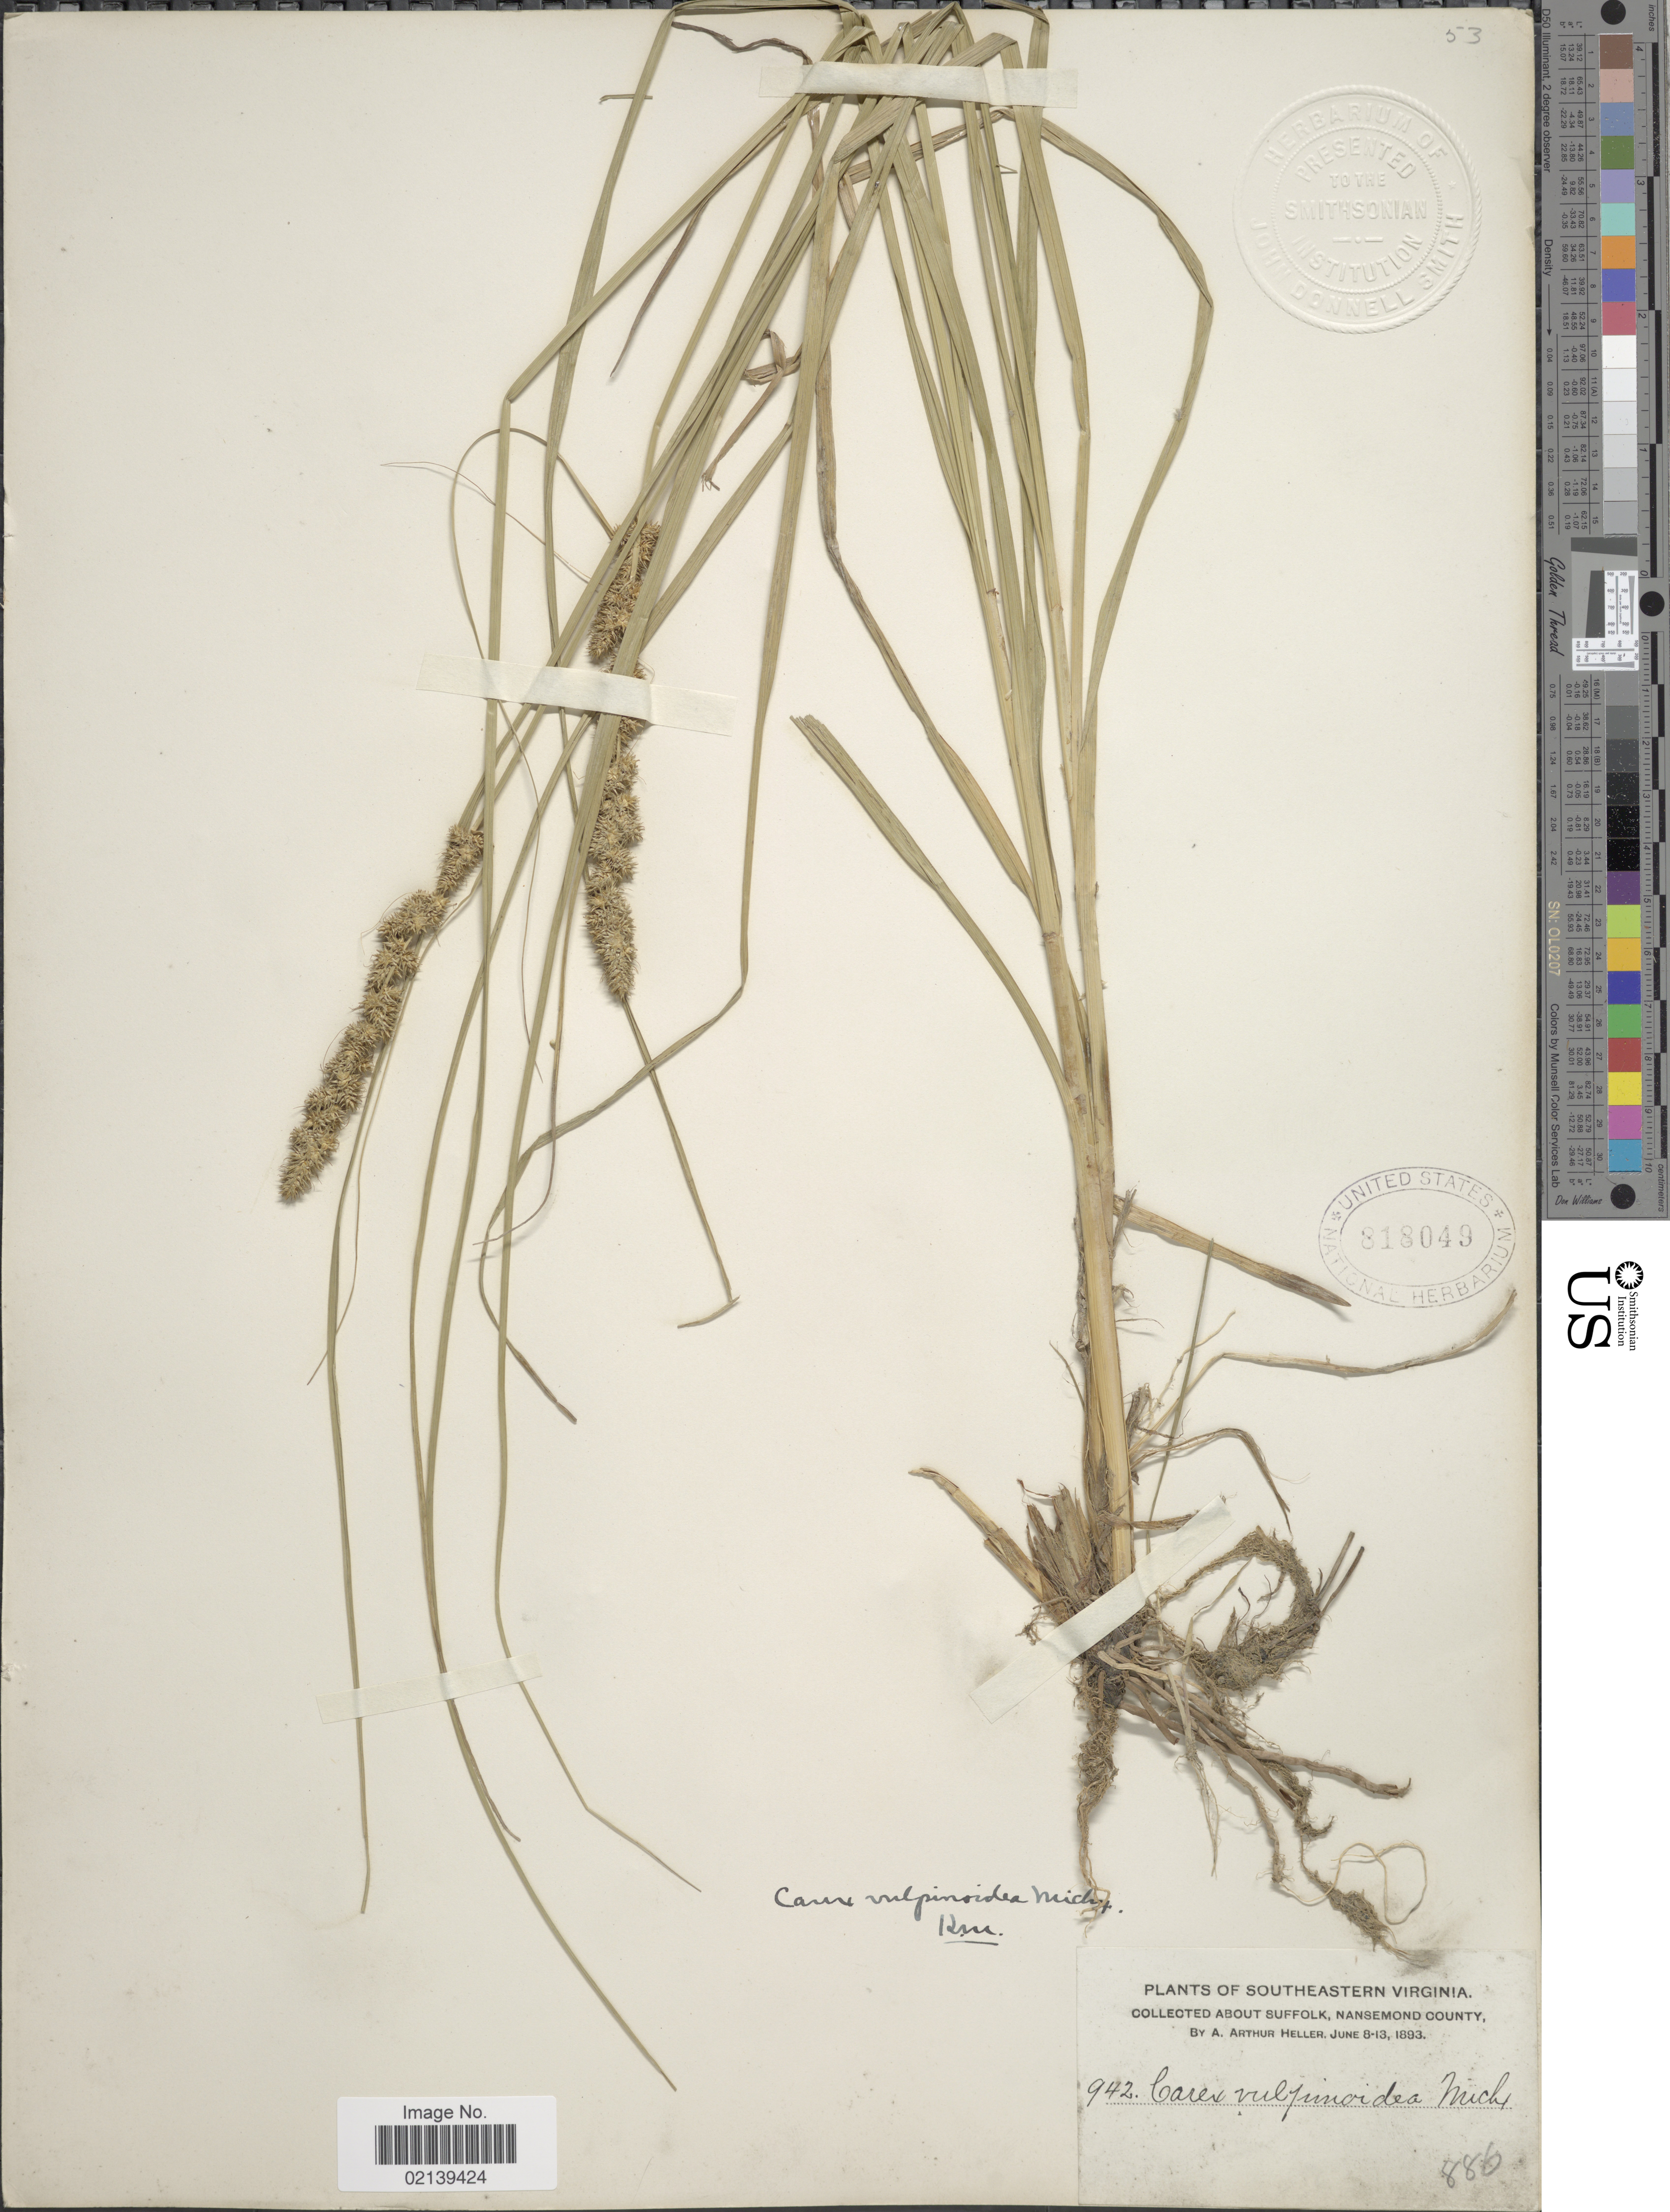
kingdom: Plantae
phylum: Tracheophyta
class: Liliopsida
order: Poales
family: Cyperaceae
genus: Carex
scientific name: Carex vulpinoidea Michx.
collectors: A. A. Heller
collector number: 942/886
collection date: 1893-06-08/1893-06-13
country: United States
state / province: Virginia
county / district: City of Suffolk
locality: Southeastern Virginia, about Suffolk, Nansemond County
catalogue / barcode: US 818049